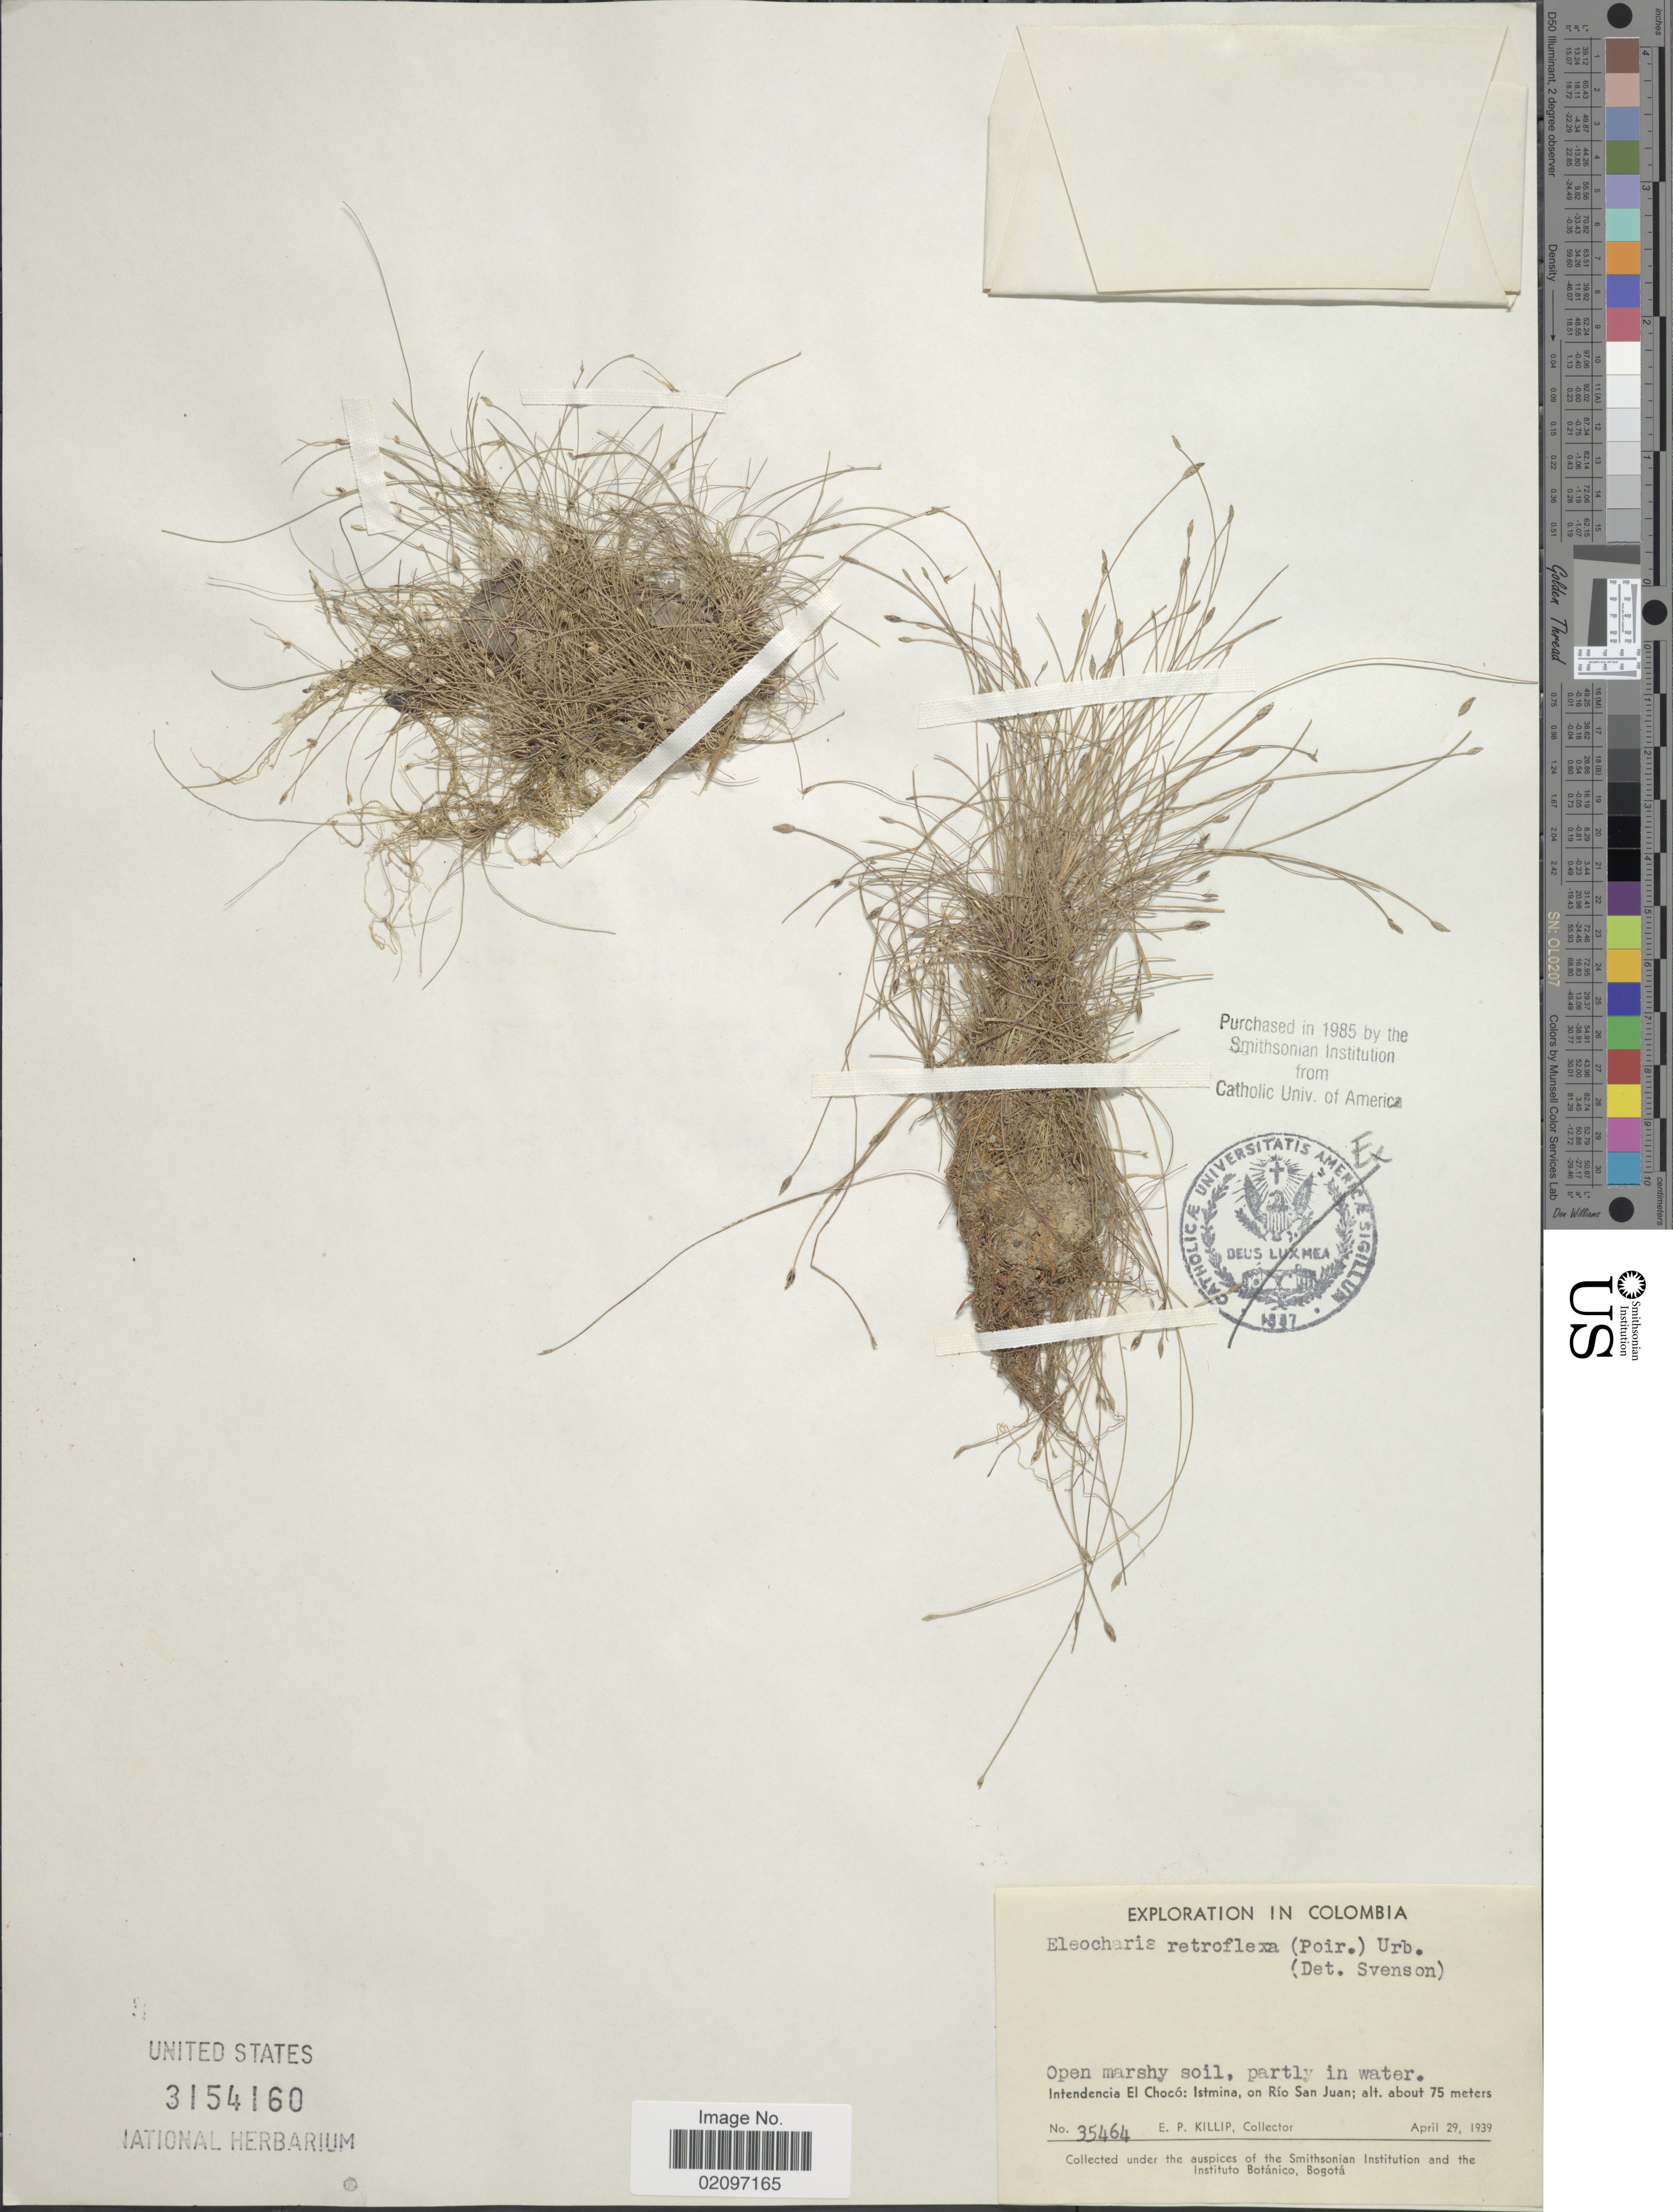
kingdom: Plantae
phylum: Tracheophyta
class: Liliopsida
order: Poales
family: Cyperaceae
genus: Eleocharis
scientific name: Eleocharis retroflexa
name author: (Poir.) Urb.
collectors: E. P. Killip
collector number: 35464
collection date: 1939-04-29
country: Colombia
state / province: Chocó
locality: Intendencia El Choco: Istmina, on Rio San Juan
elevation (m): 75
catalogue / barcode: US 3154160